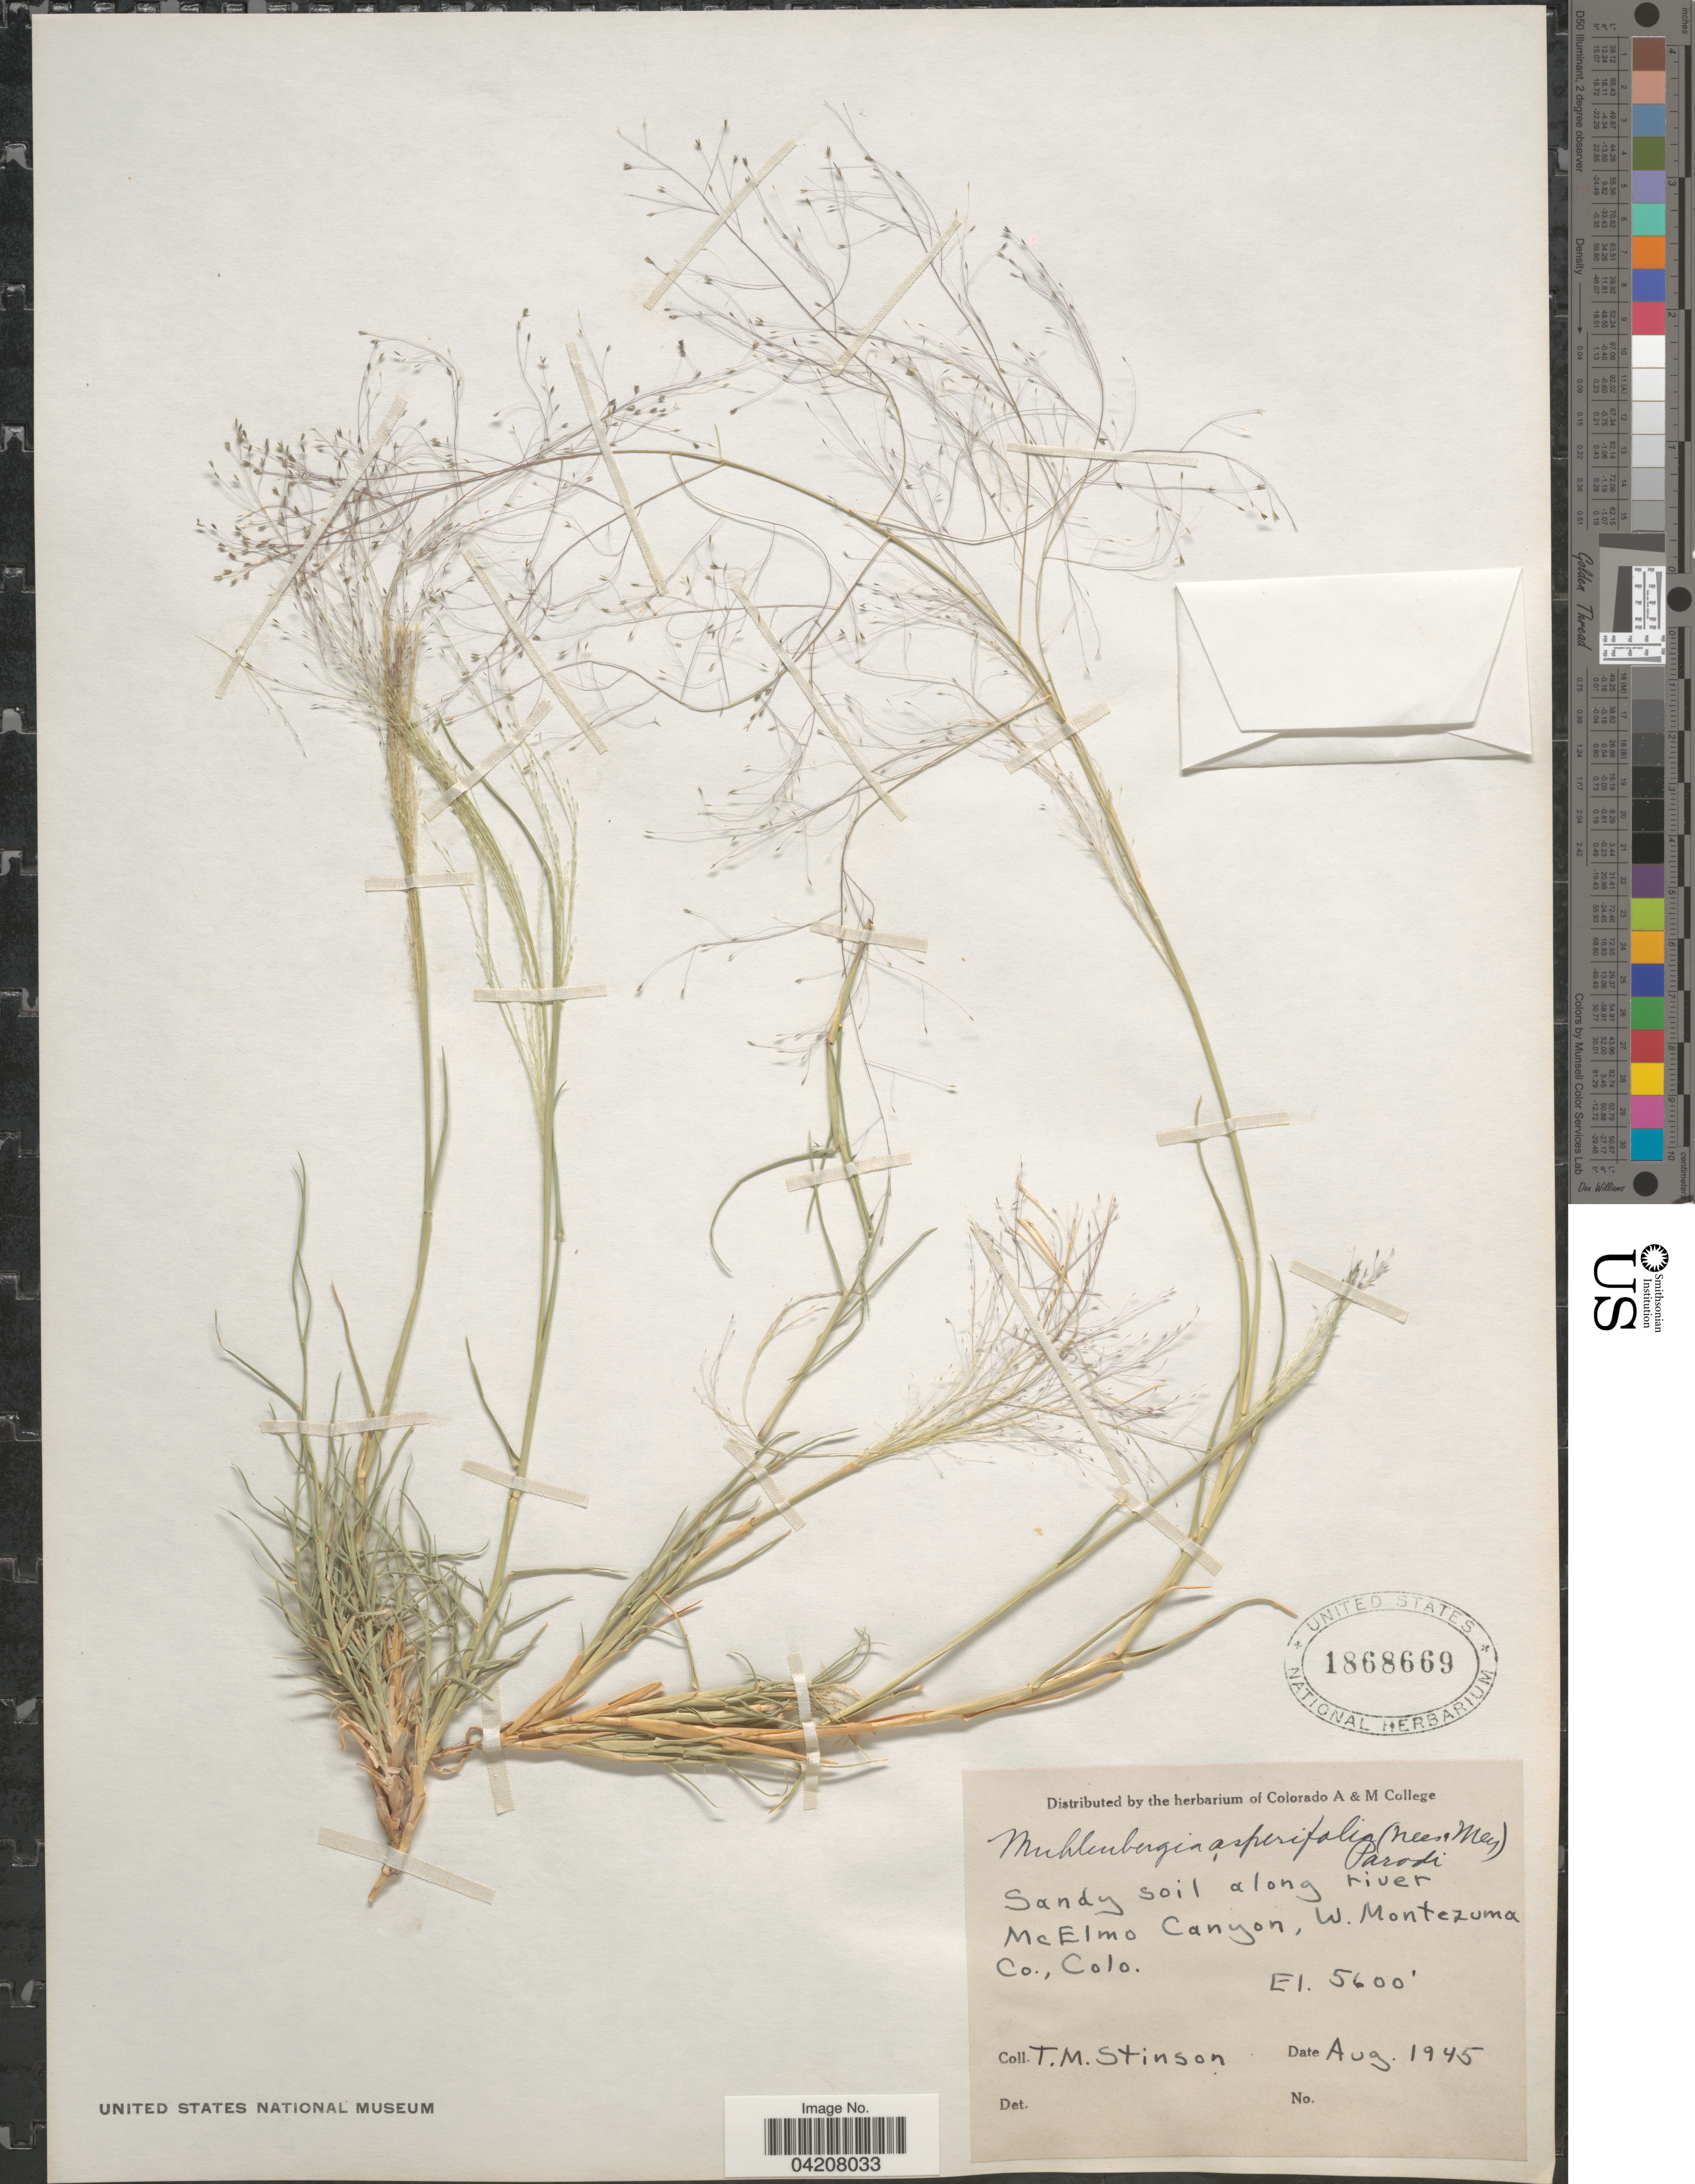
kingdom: Plantae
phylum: Tracheophyta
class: Liliopsida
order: Poales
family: Poaceae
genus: Muhlenbergia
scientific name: Muhlenbergia asperifolia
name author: (Nees & Meyen ex Trin.) Parodi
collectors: T. Stinson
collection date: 1945-08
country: United States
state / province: Colorado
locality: Along river McElmo Canyon, W. Montezuma Co.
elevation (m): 1707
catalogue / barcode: US 1868669